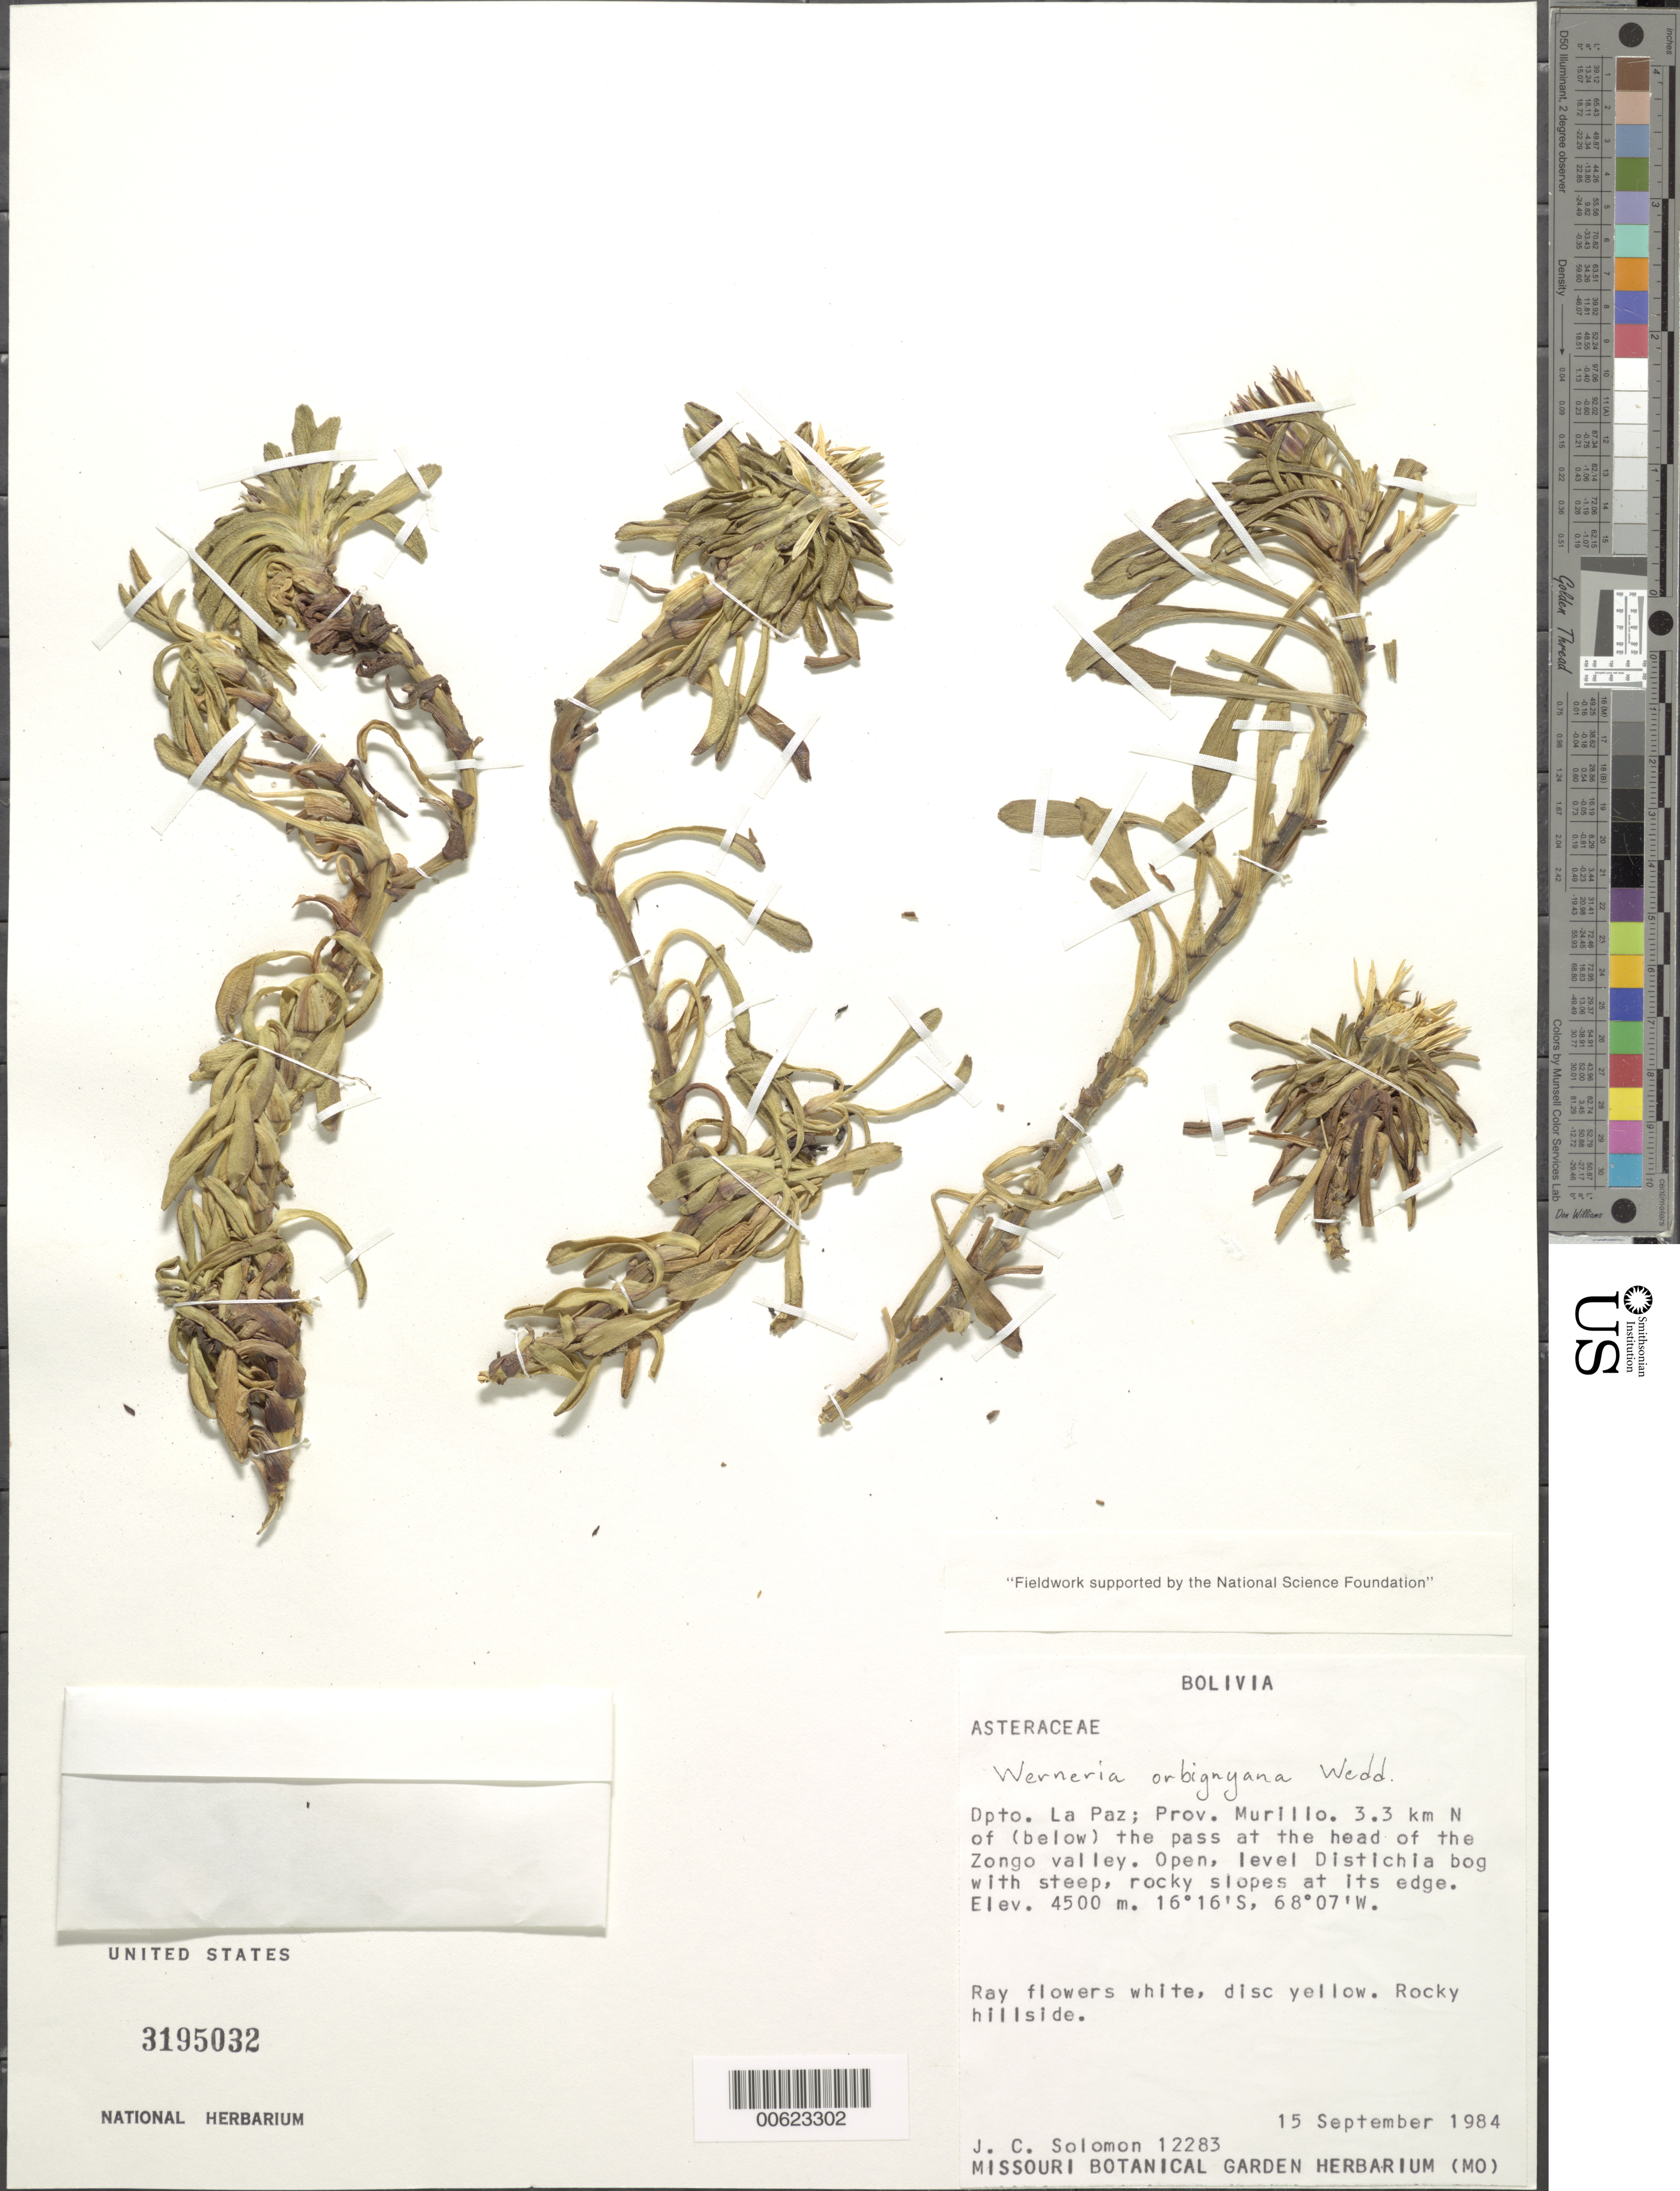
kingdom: Plantae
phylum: Tracheophyta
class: Magnoliopsida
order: Asterales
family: Asteraceae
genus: Werneria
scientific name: Werneria orbignyana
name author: Wedd.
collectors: J. C. Solomon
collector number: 12283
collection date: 1984-09-15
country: Bolivia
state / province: La Paz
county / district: Murillo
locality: Zongo valley, 3.3 km N (below) the pass at head of valley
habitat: Open, level distichia bog with steep, rocky slopes at edge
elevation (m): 4500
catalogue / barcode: US 3195032